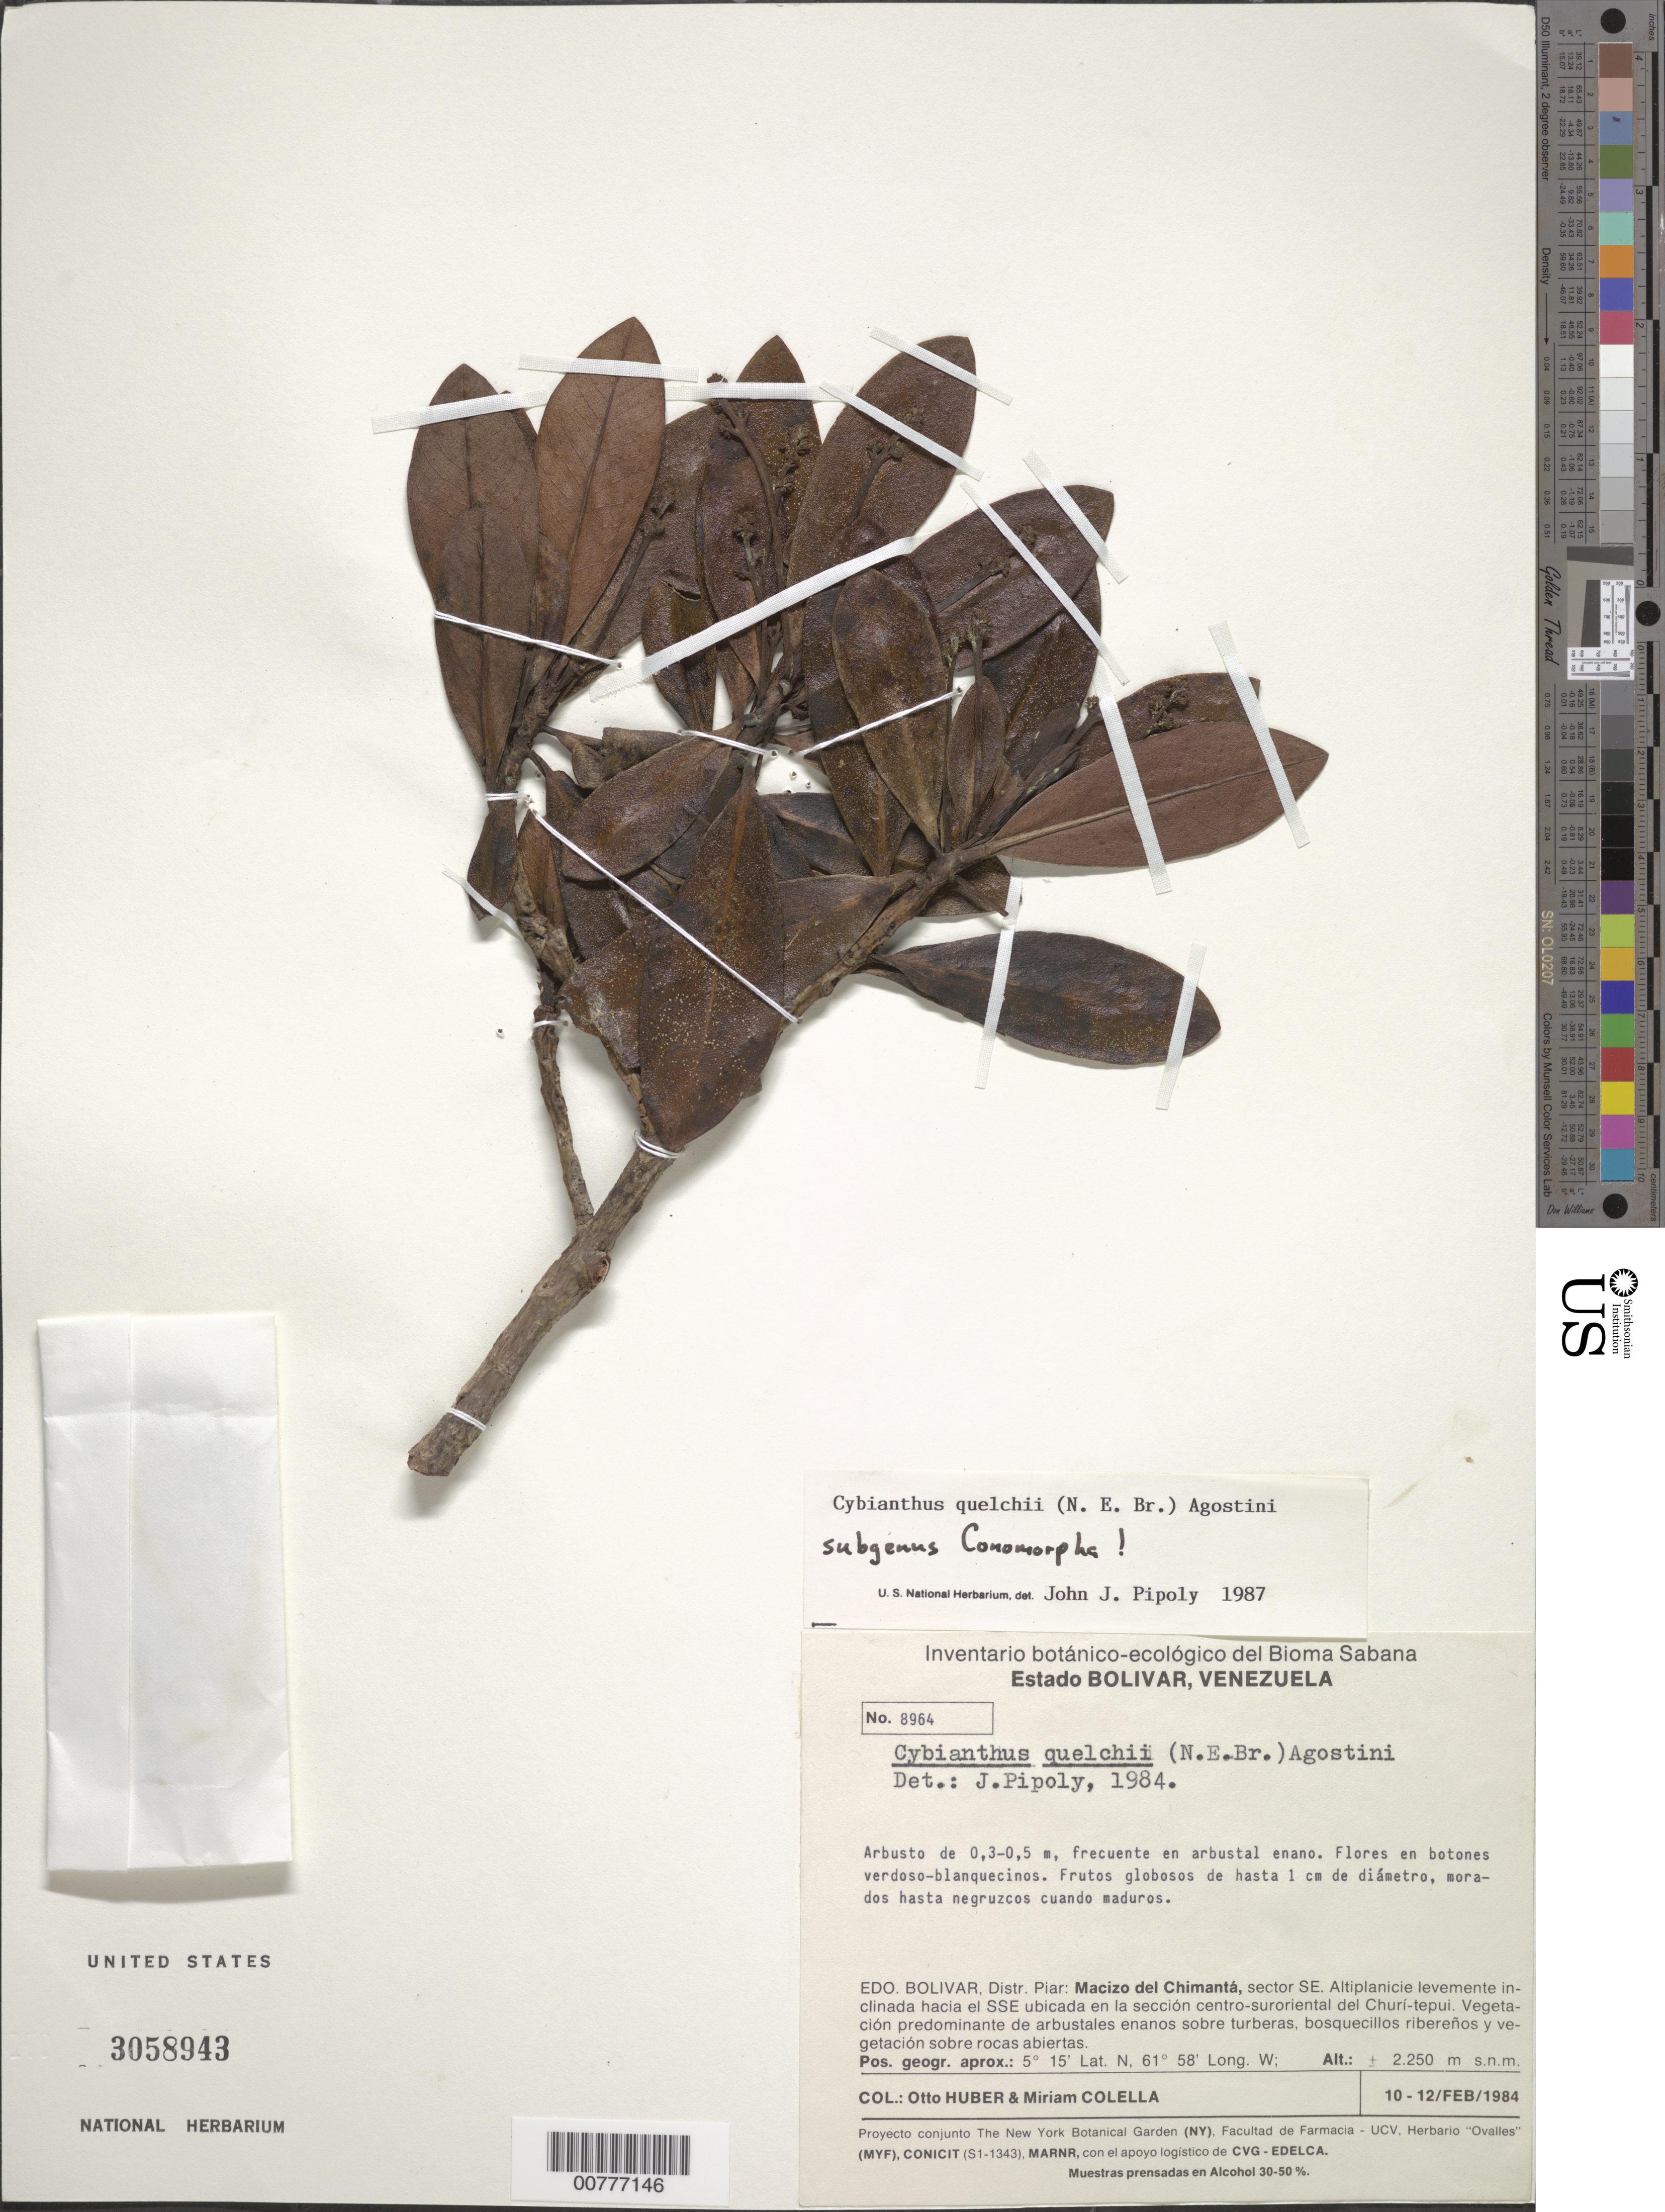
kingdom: Plantae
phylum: Tracheophyta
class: Magnoliopsida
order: Ericales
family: Primulaceae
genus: Cybianthus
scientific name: Cybianthus quelchii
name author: (N.E. Br.) G. Agostini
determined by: Pipoly, J. J., III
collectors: O. Huber & M. Colella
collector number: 8964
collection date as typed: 10-Feb-84 to 12-Feb-84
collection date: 1984-02-10/1984-02-12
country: Venezuela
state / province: Bolívar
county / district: Piar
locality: Macizo del Chimantá, sector SE, sur oriental del Churí-tepuí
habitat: Arbustales enanos sobre turberas, bisquecillos ribereos, sobre rocas abiertas; en arbustal enano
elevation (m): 2250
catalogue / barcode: US 3058943